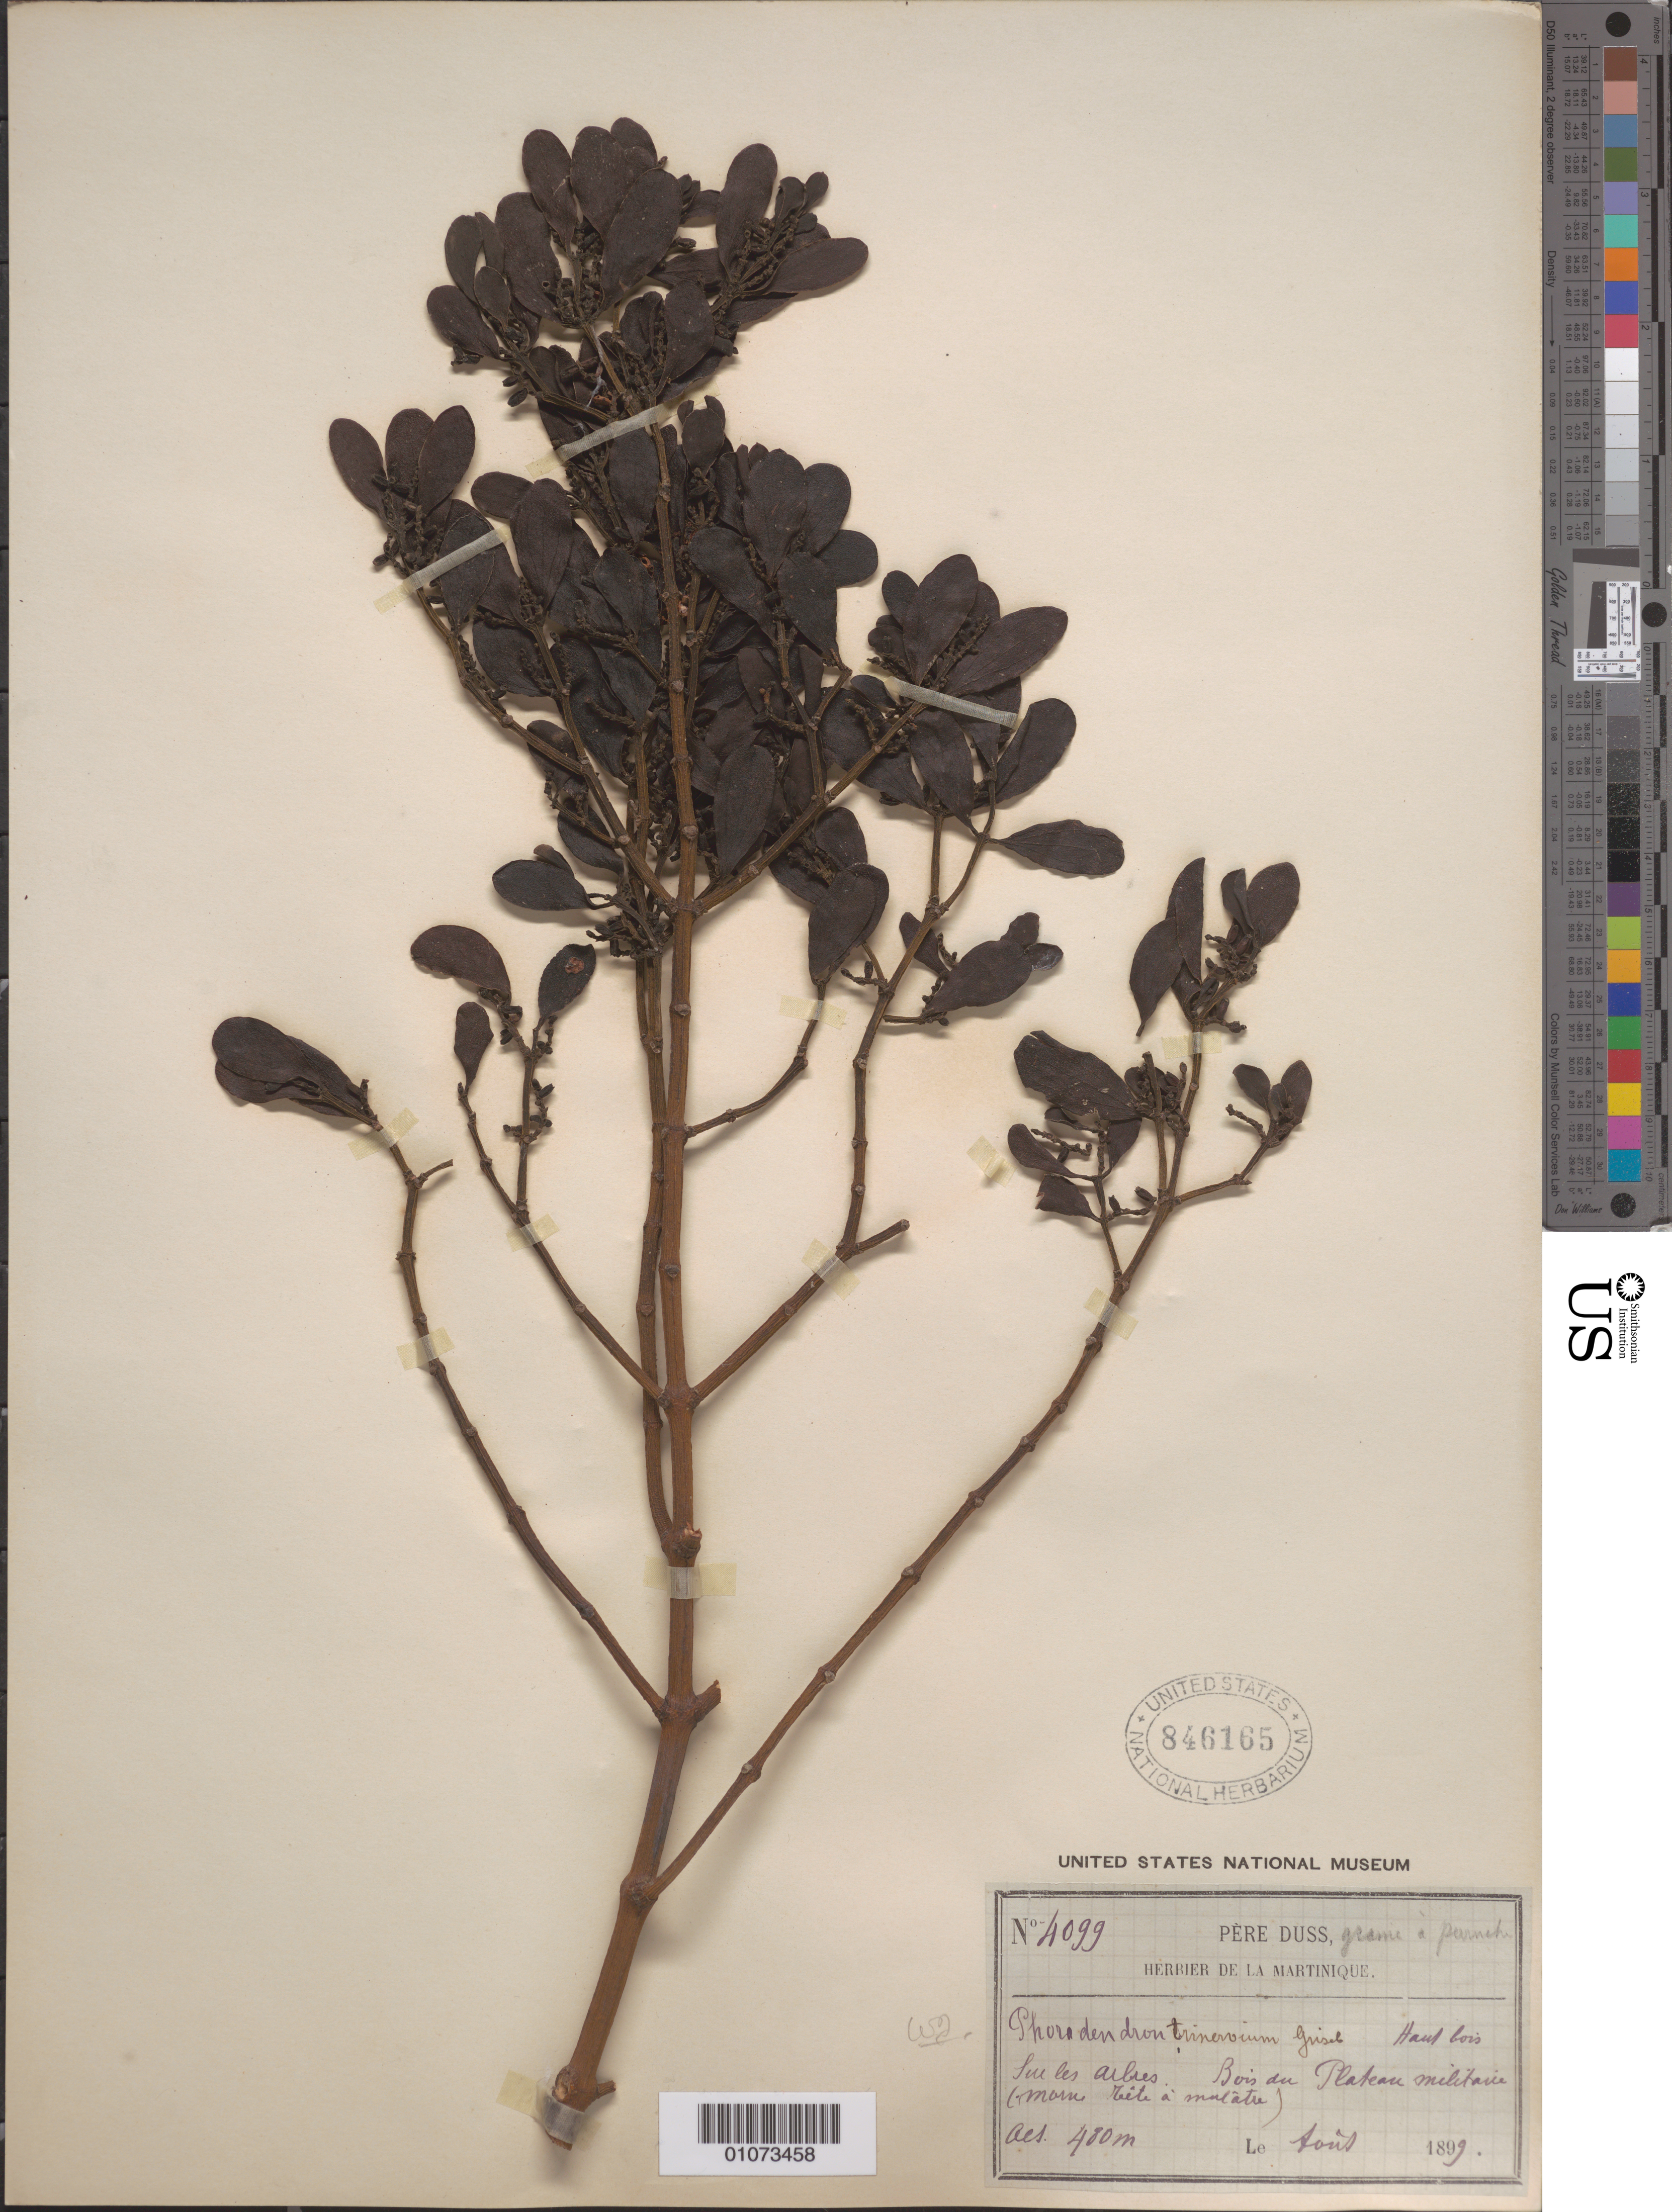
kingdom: Plantae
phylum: Tracheophyta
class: Magnoliopsida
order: Santalales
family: Viscaceae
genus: Phoradendron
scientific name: Phoradendron trinervium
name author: (Lam.) Griseb.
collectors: Père Duss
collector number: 4099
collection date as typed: Aug 1899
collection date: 1899-08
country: Martinique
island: Martinique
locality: Bois du Plateau militaire (morne tete a mulatre)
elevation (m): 480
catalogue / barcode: US 846165